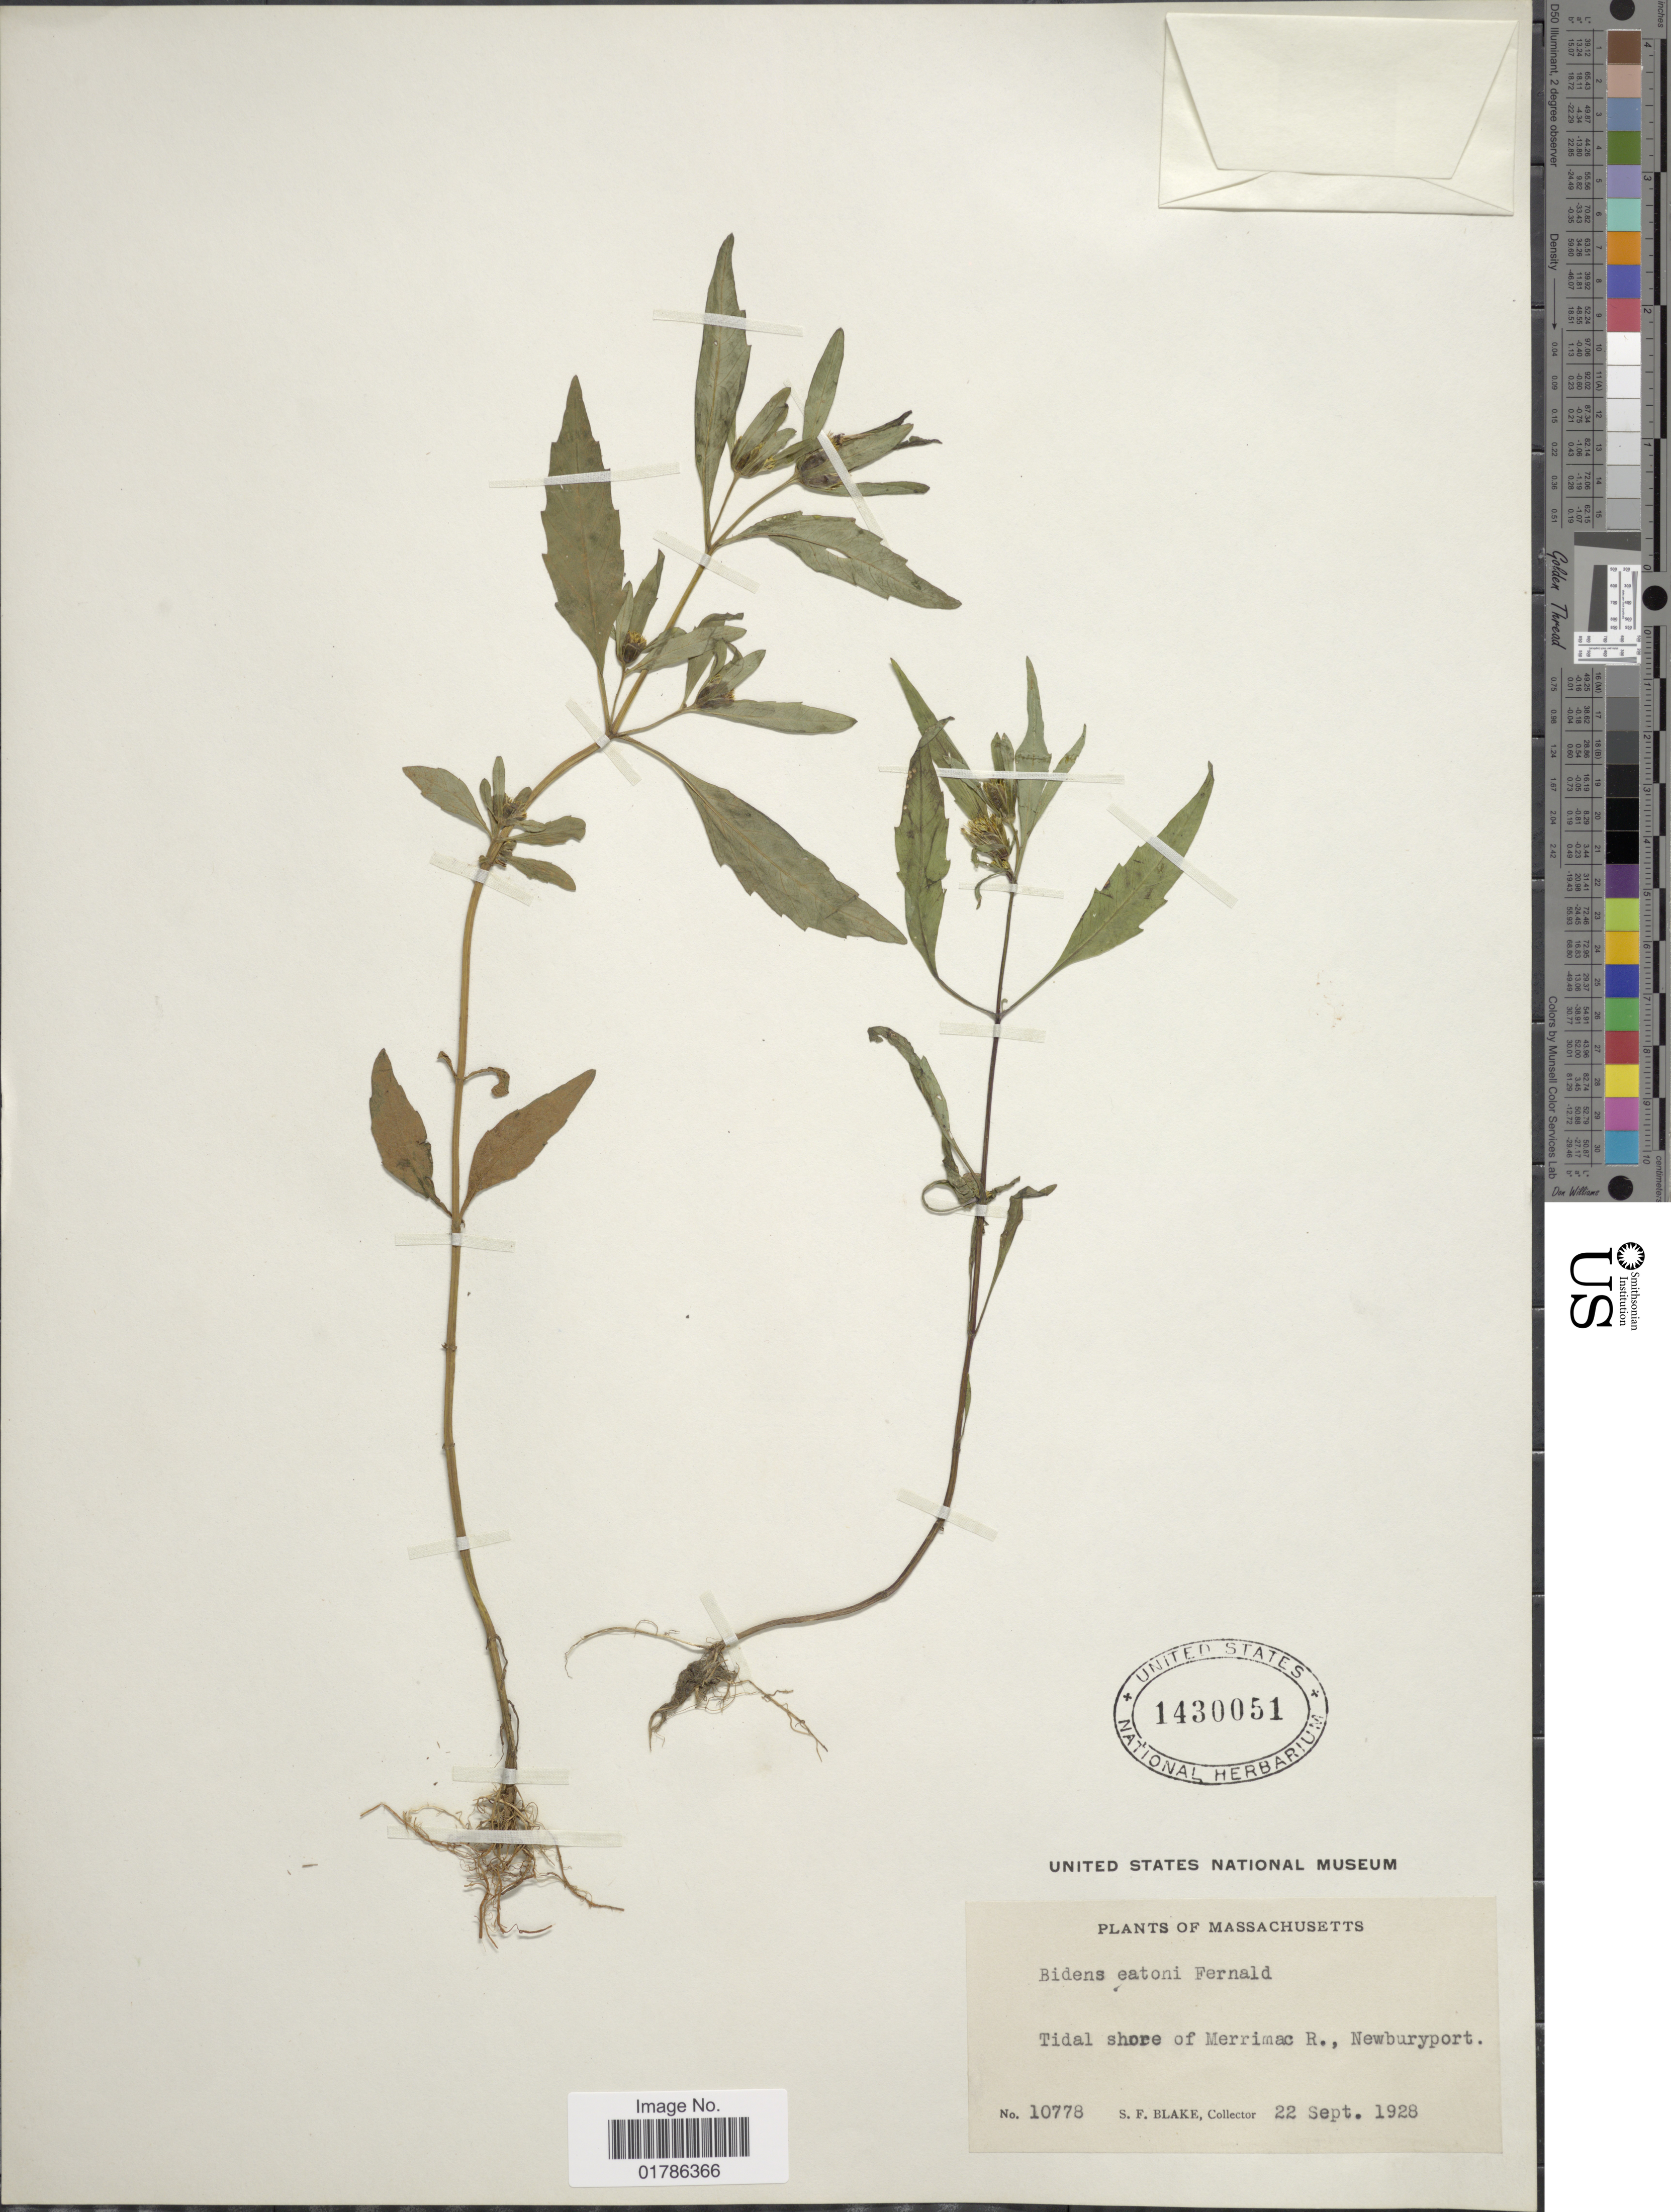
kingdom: Plantae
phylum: Tracheophyta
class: Magnoliopsida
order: Asterales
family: Asteraceae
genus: Bidens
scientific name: Bidens eatonii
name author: Fernald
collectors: S. Blake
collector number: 10778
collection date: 1928-09-22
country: United States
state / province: Massachusetts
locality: Tidal shore of Merrimac R., Newburyport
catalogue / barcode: US 1430051